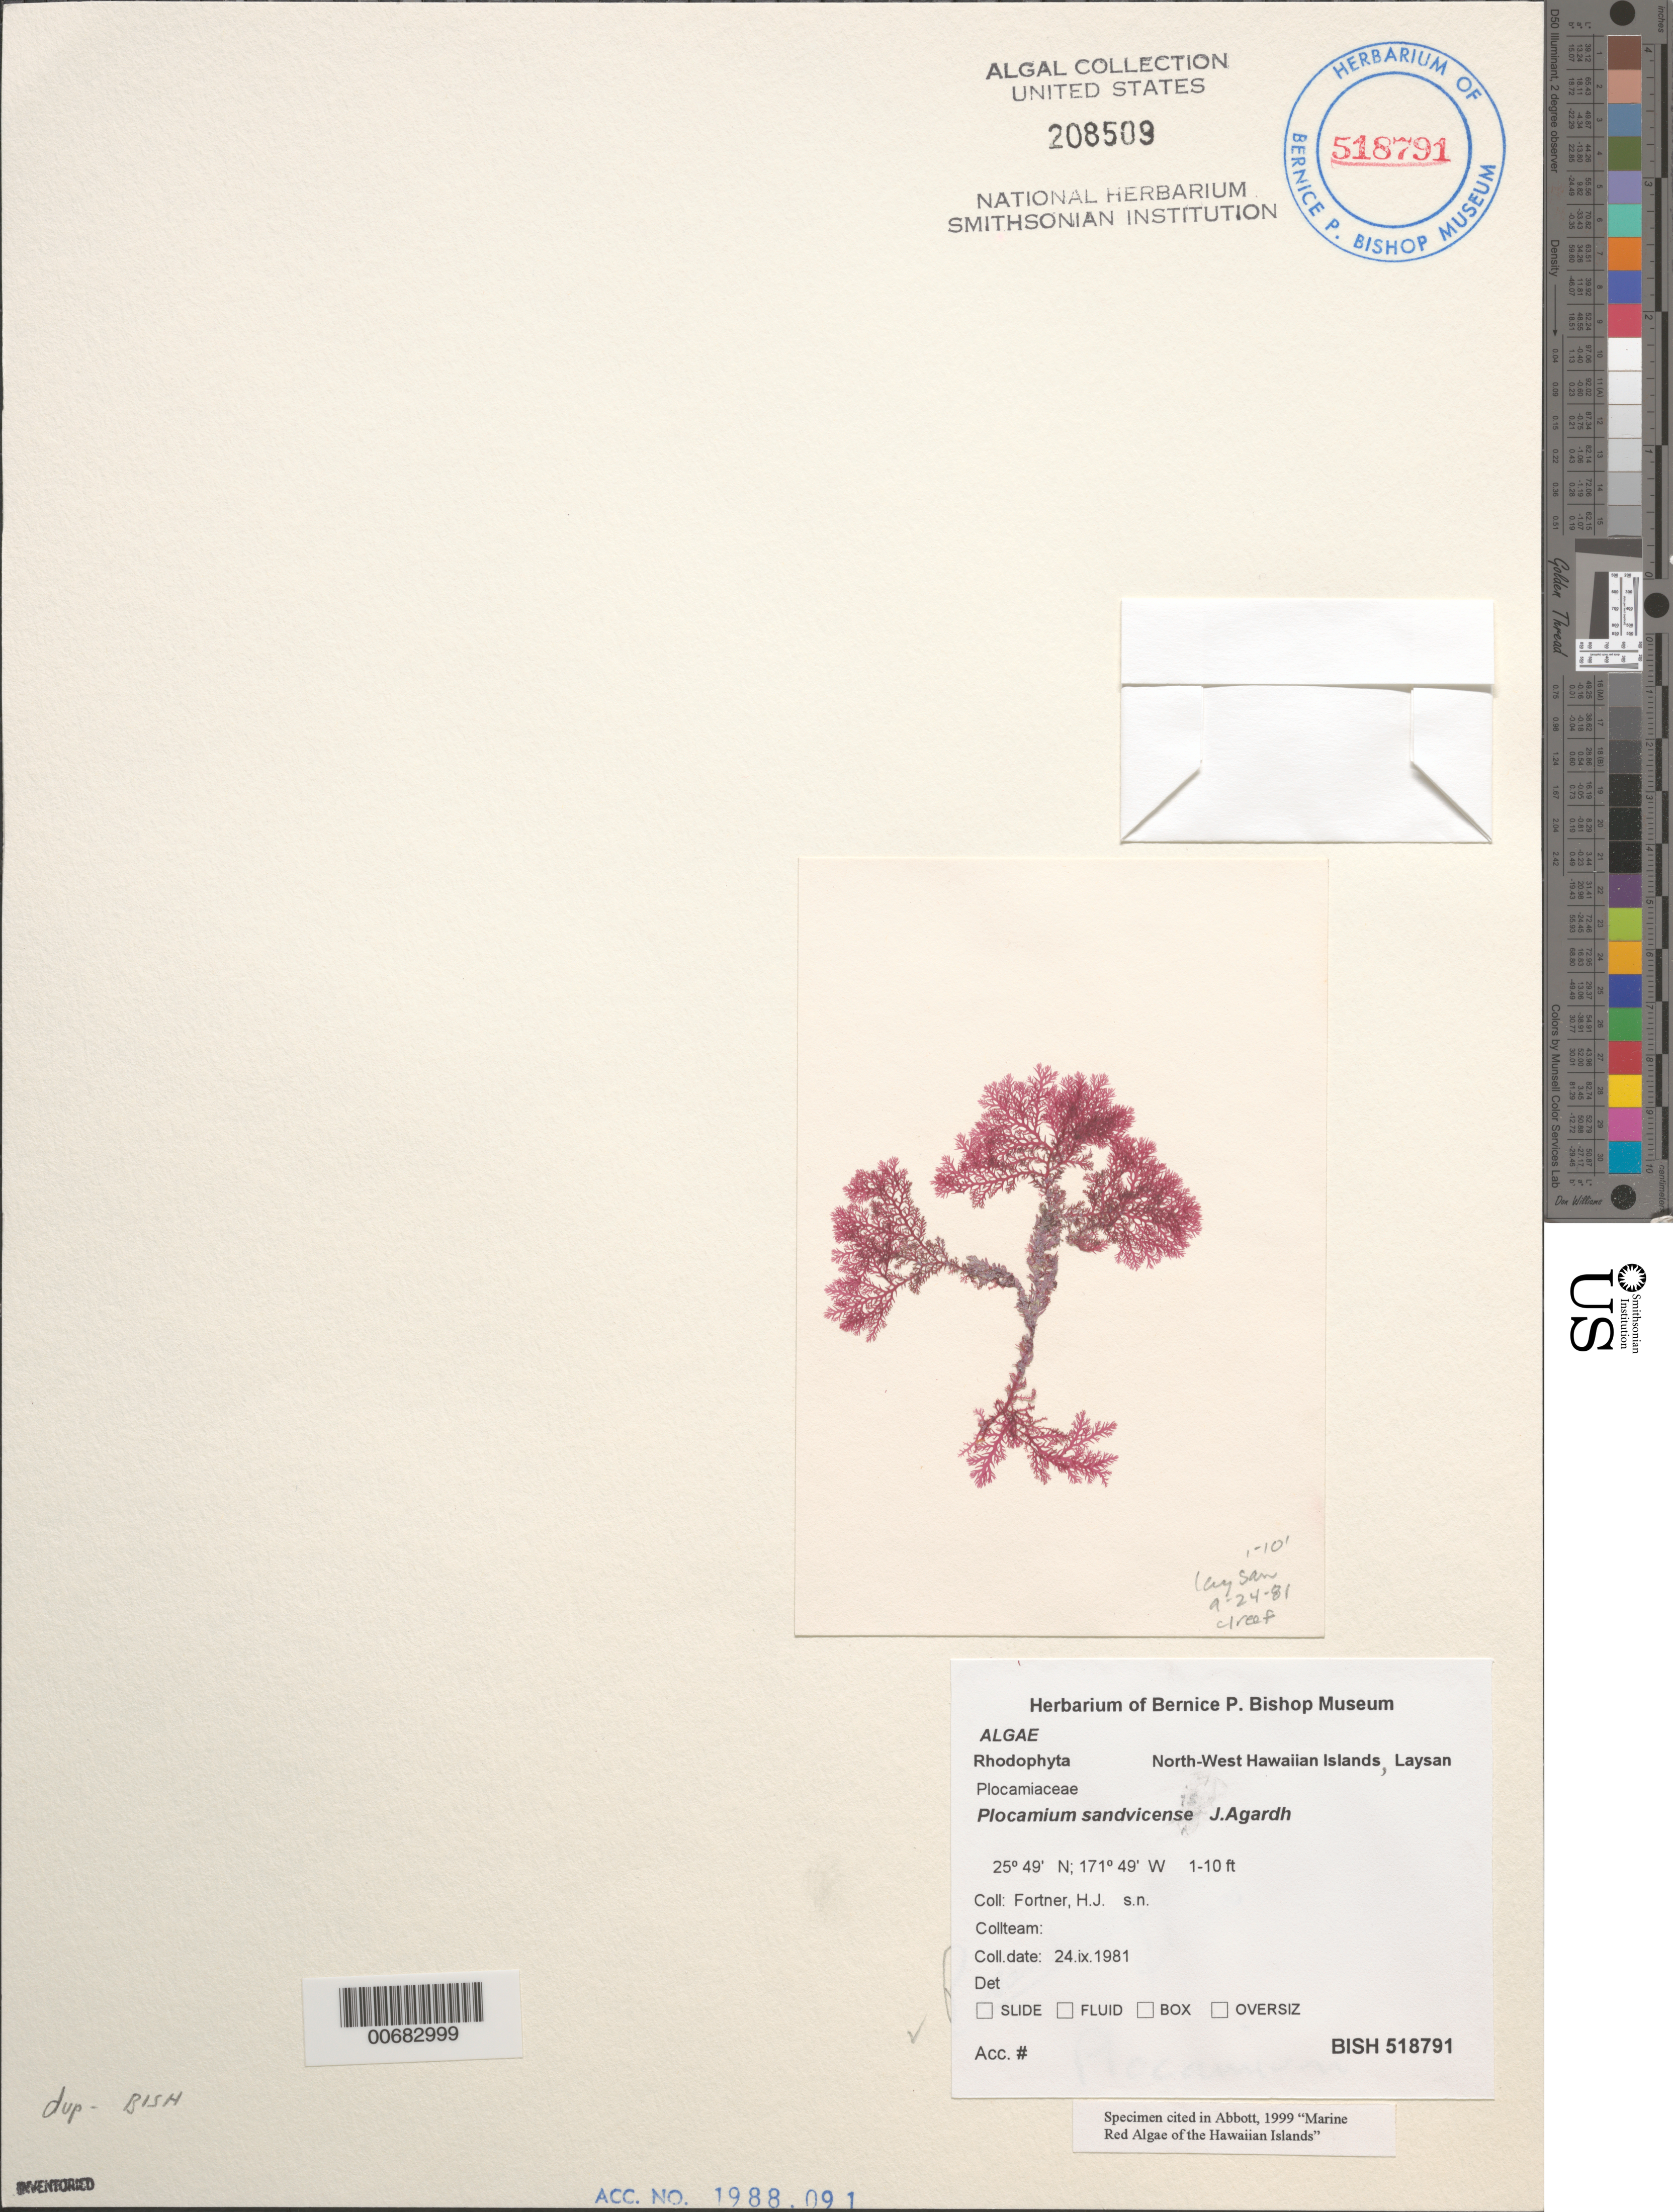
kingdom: Plantae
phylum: Rhodophyta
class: Florideophyceae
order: Plocamiales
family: Plocamiaceae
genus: Plocamium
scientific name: Plocamium sandvicense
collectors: H. Fortner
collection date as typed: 24 Sep 1981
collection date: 1981-09-24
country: United States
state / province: Hawaii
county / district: Honolulu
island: Laysan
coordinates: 25 49' N, 171 49' W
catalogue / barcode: US 208509